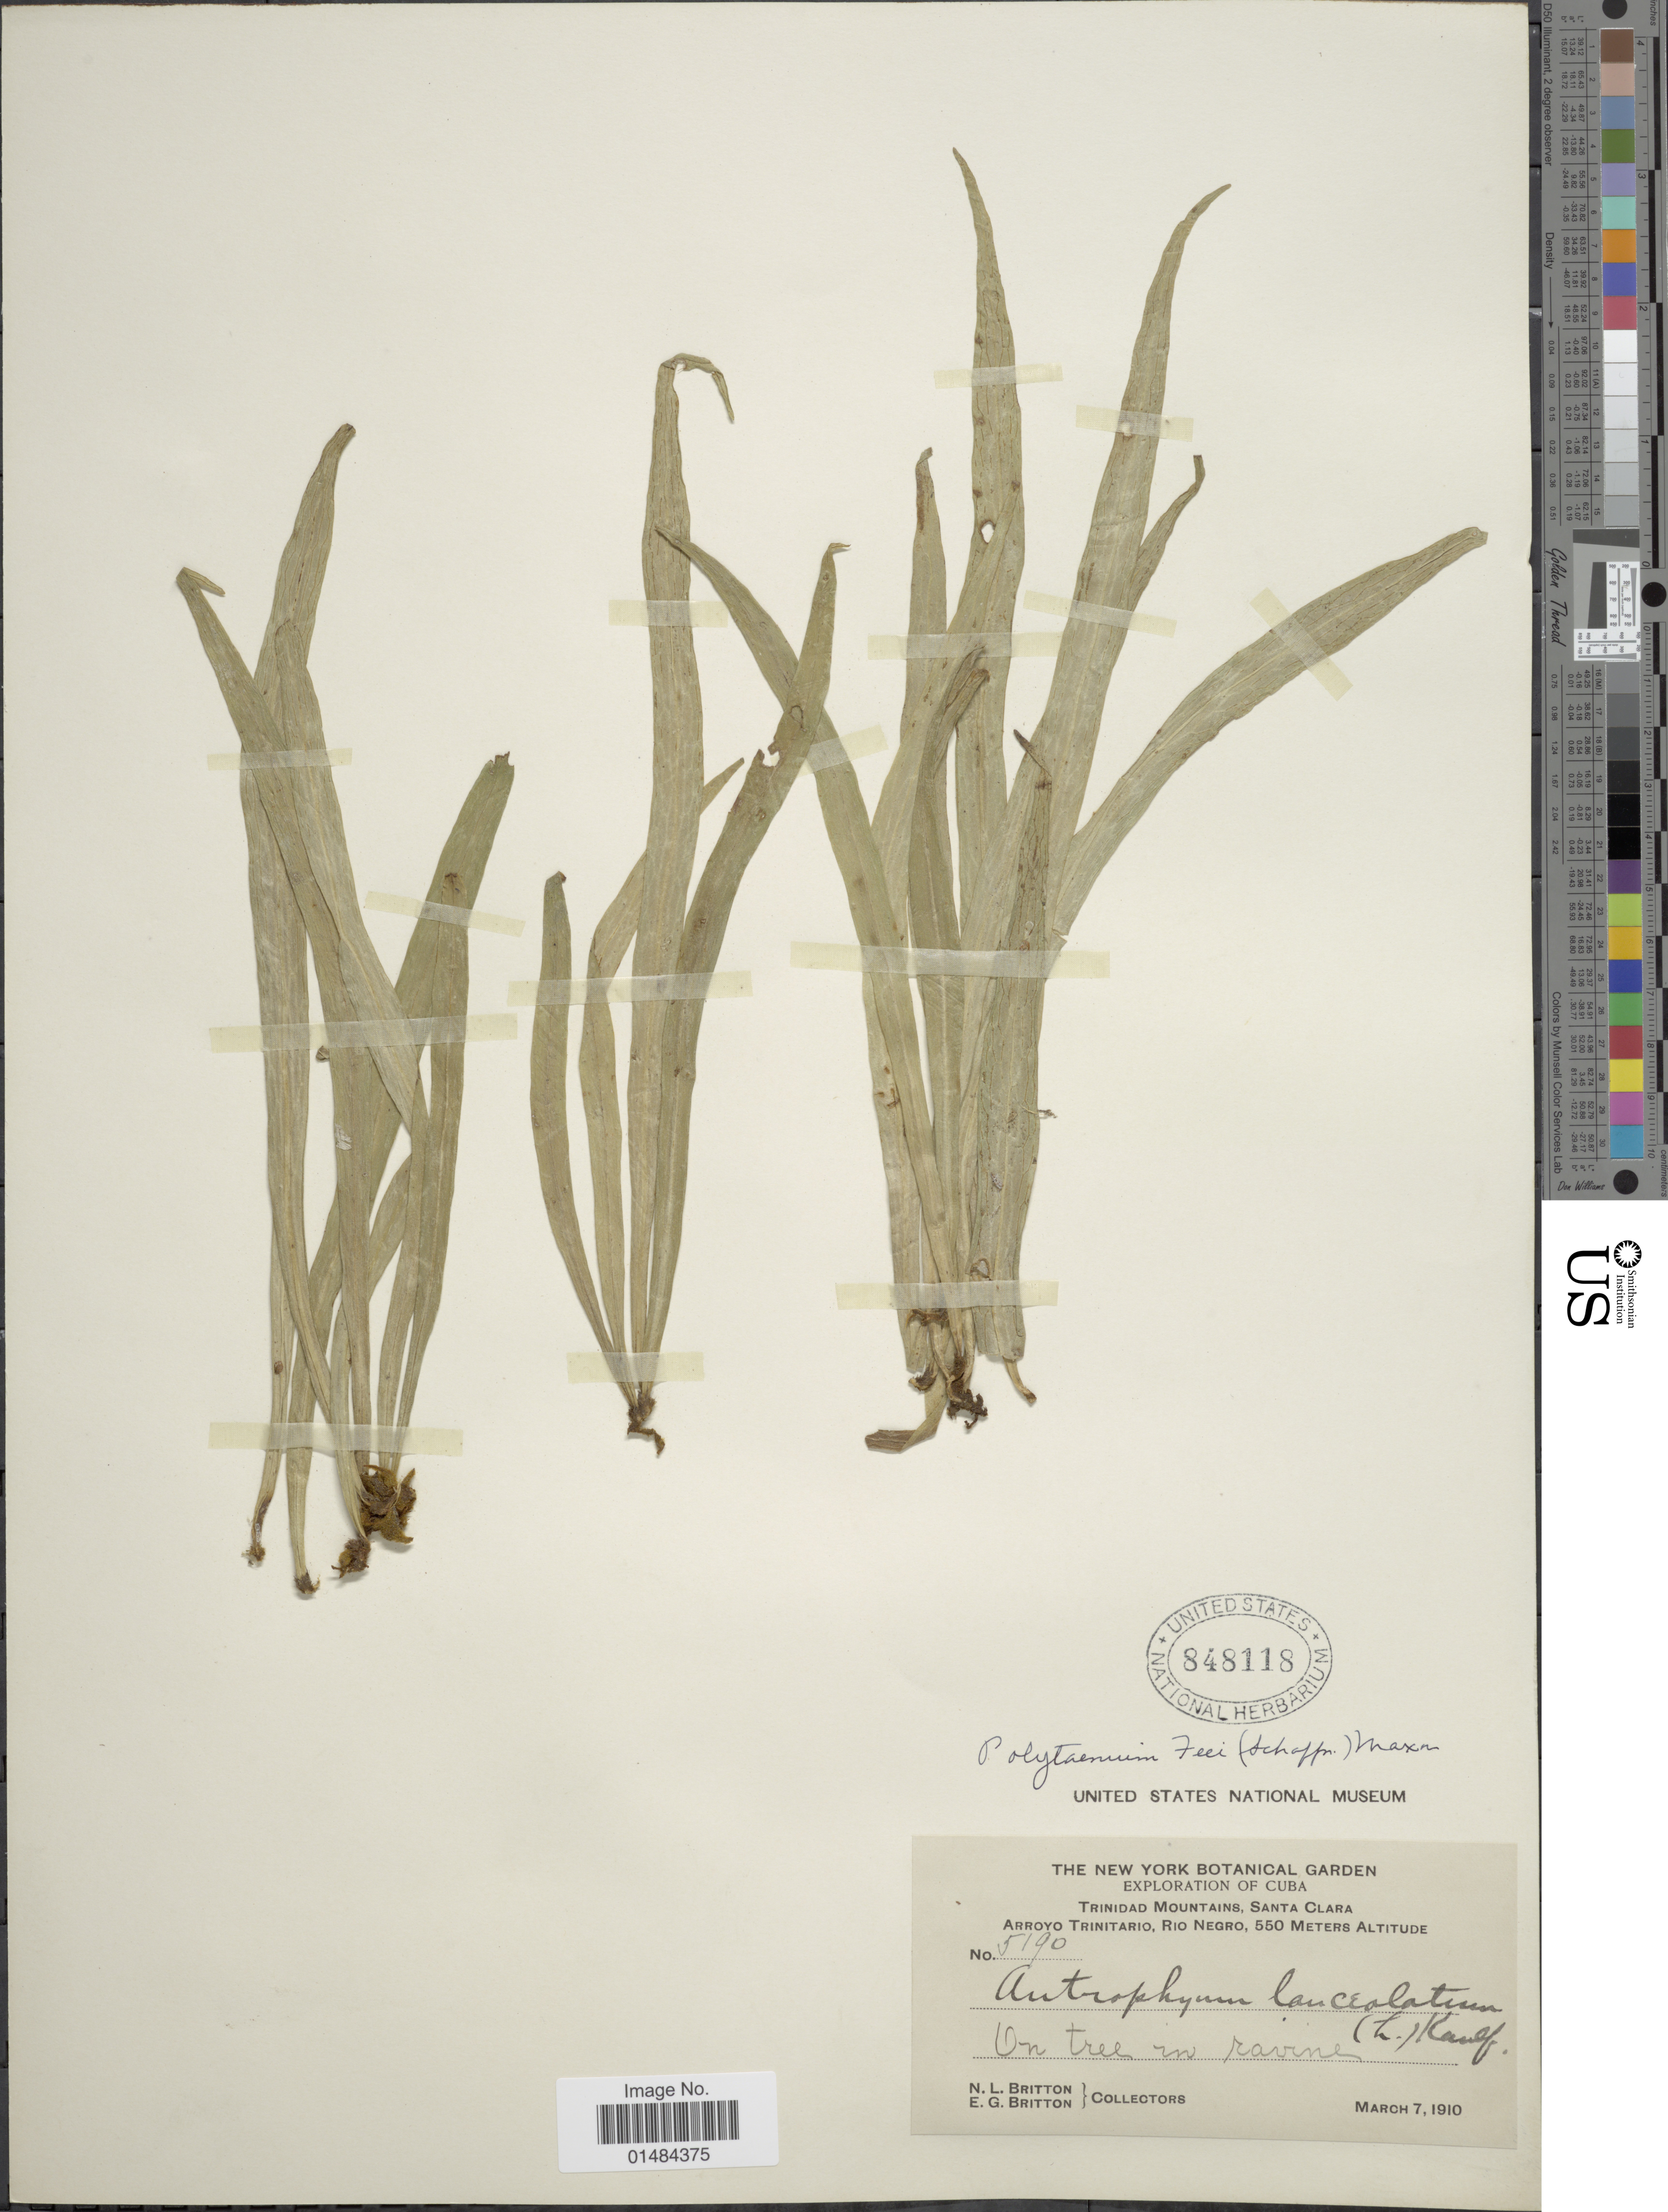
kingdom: Plantae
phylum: Tracheophyta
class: Polypodiopsida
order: Polypodiales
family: Pteridaceae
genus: Polytaenium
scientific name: Polytaenium lanceolatum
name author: (L.) Desv.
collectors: N. Britton & E. G. Britton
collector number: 5190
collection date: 1910-03-07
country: Cuba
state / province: Las Villas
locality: Cuba, Trinidad Mountains, Santa Clara, Arroyo Trinitario, Rio Negro.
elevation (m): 550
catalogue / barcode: US 848118